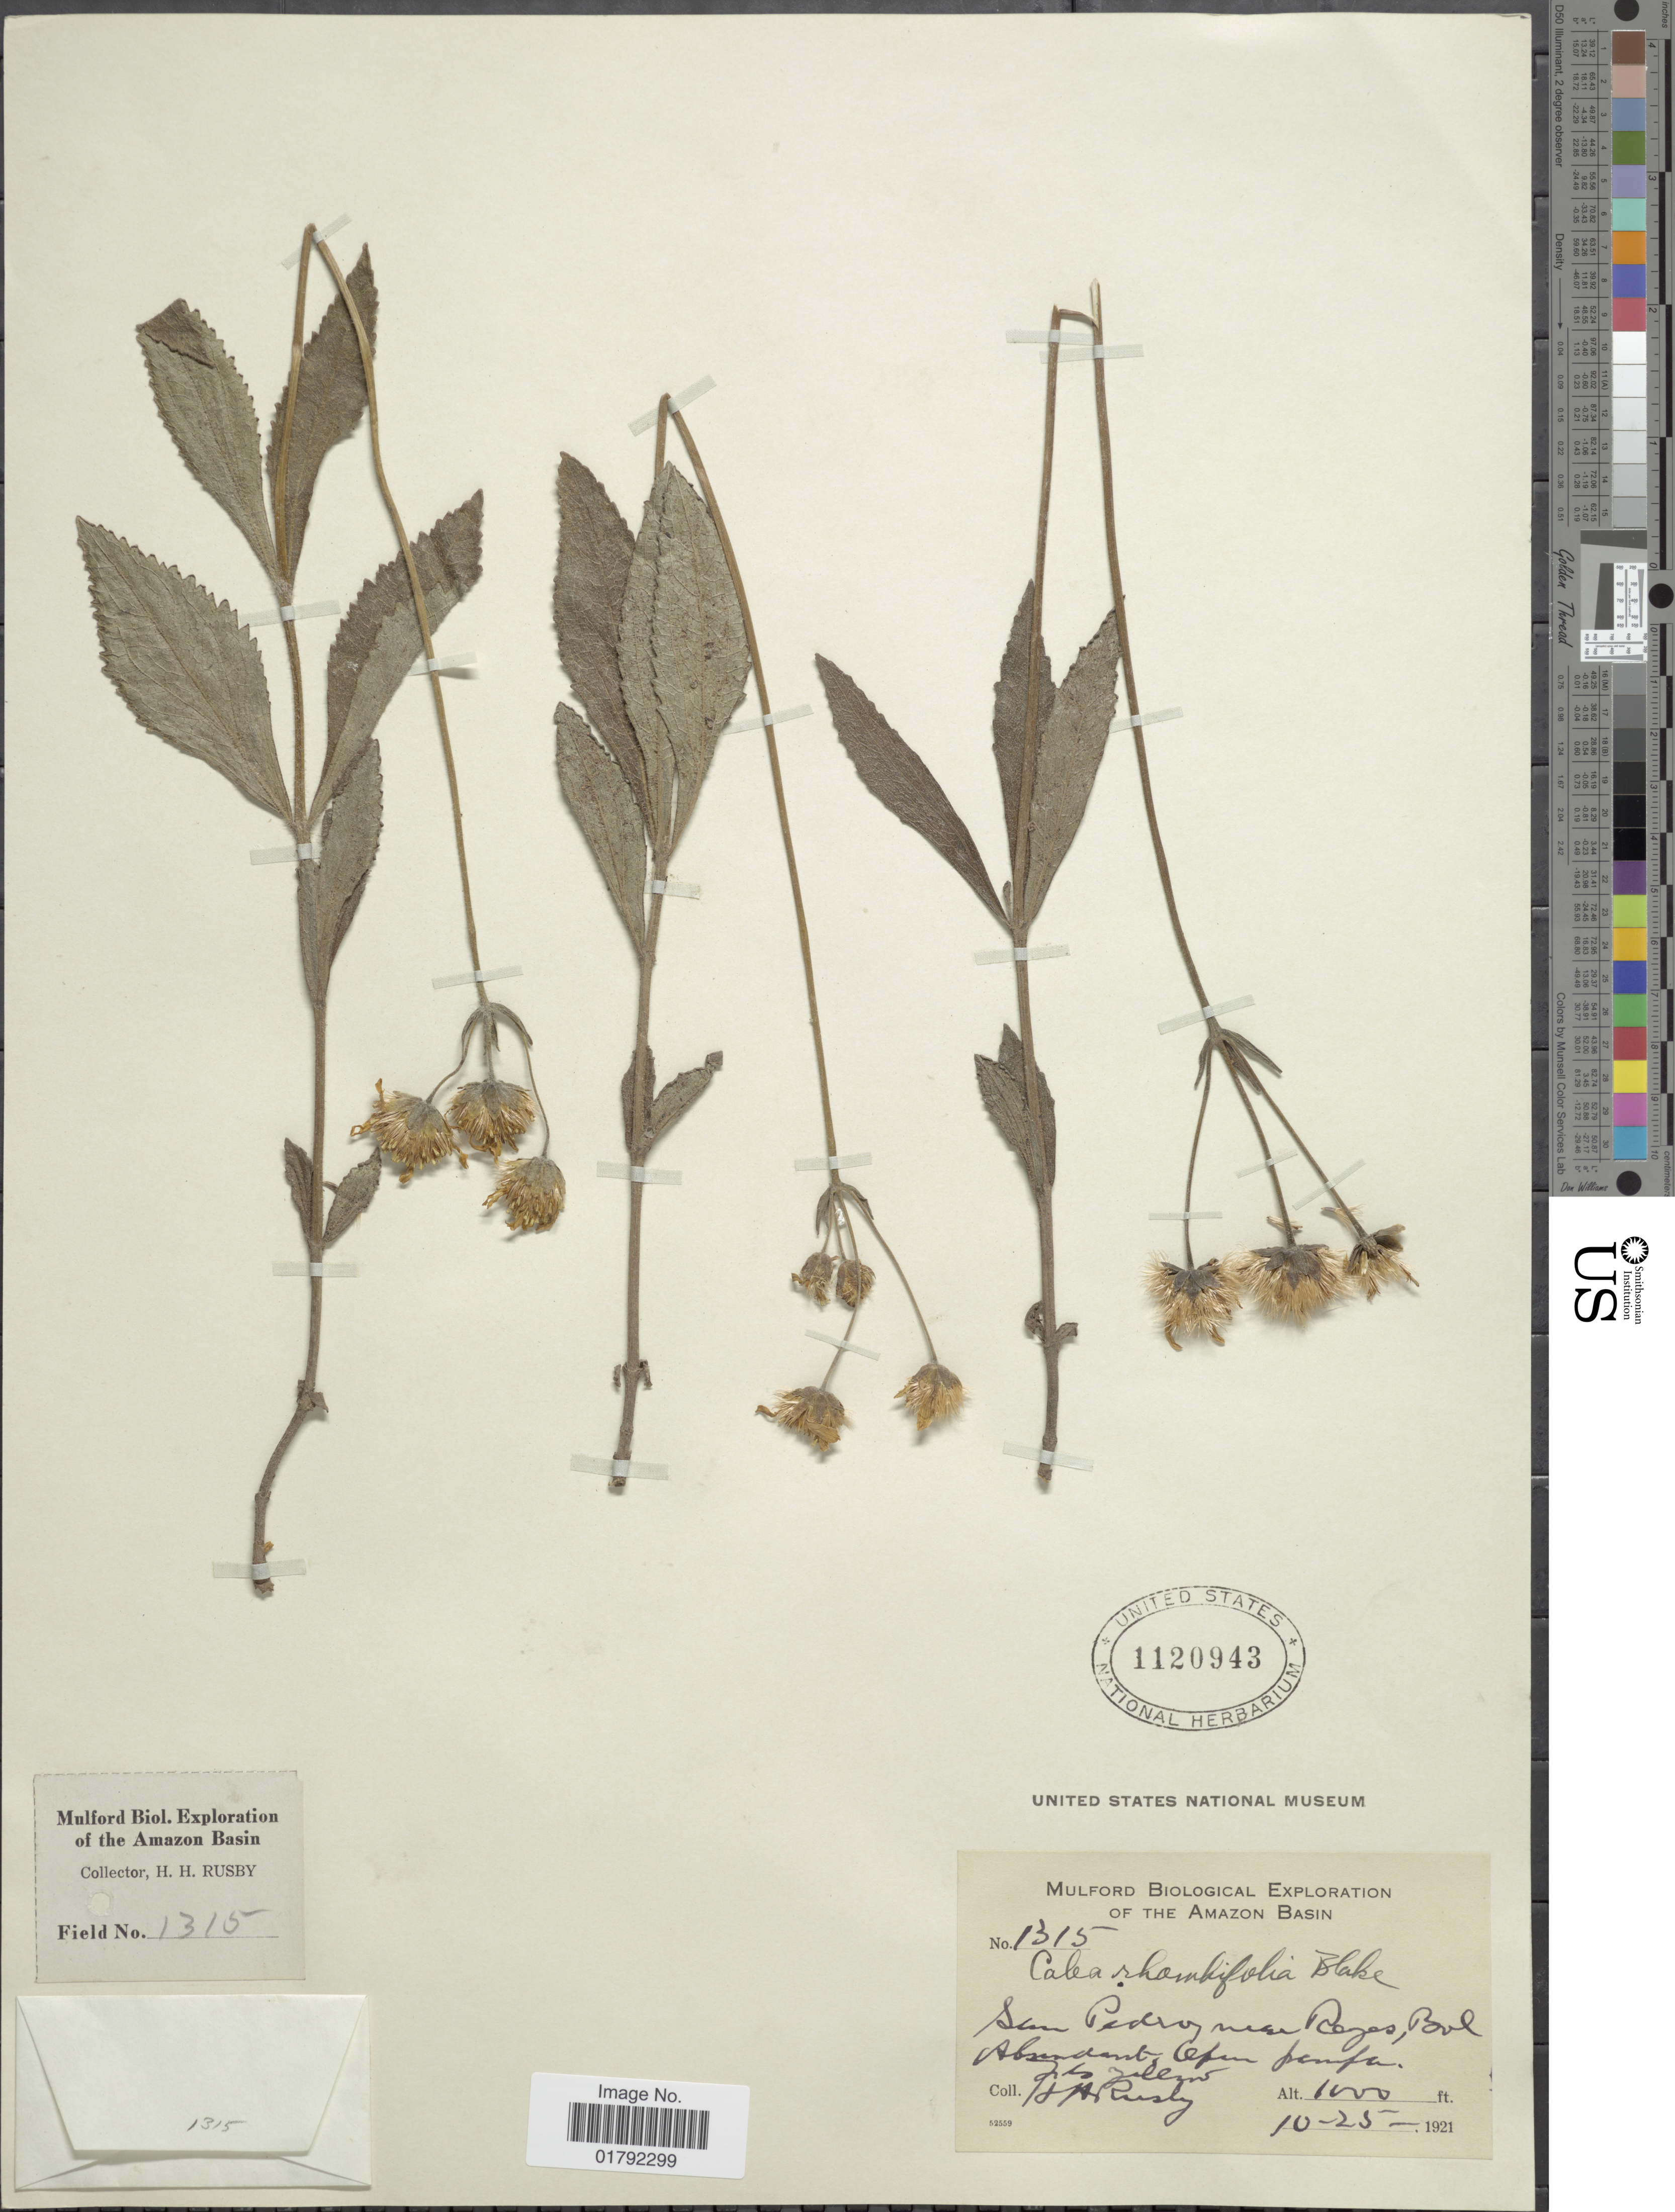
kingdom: Plantae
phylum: Tracheophyta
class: Magnoliopsida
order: Asterales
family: Asteraceae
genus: Calea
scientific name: Calea reticulata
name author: Gardner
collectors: H. H. Rusby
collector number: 1315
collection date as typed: Oct 25, 1921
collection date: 1921-10-25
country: Bolivia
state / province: Beni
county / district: José Ballivián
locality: San Pedro near Reyes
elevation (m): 305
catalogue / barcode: US 1120943